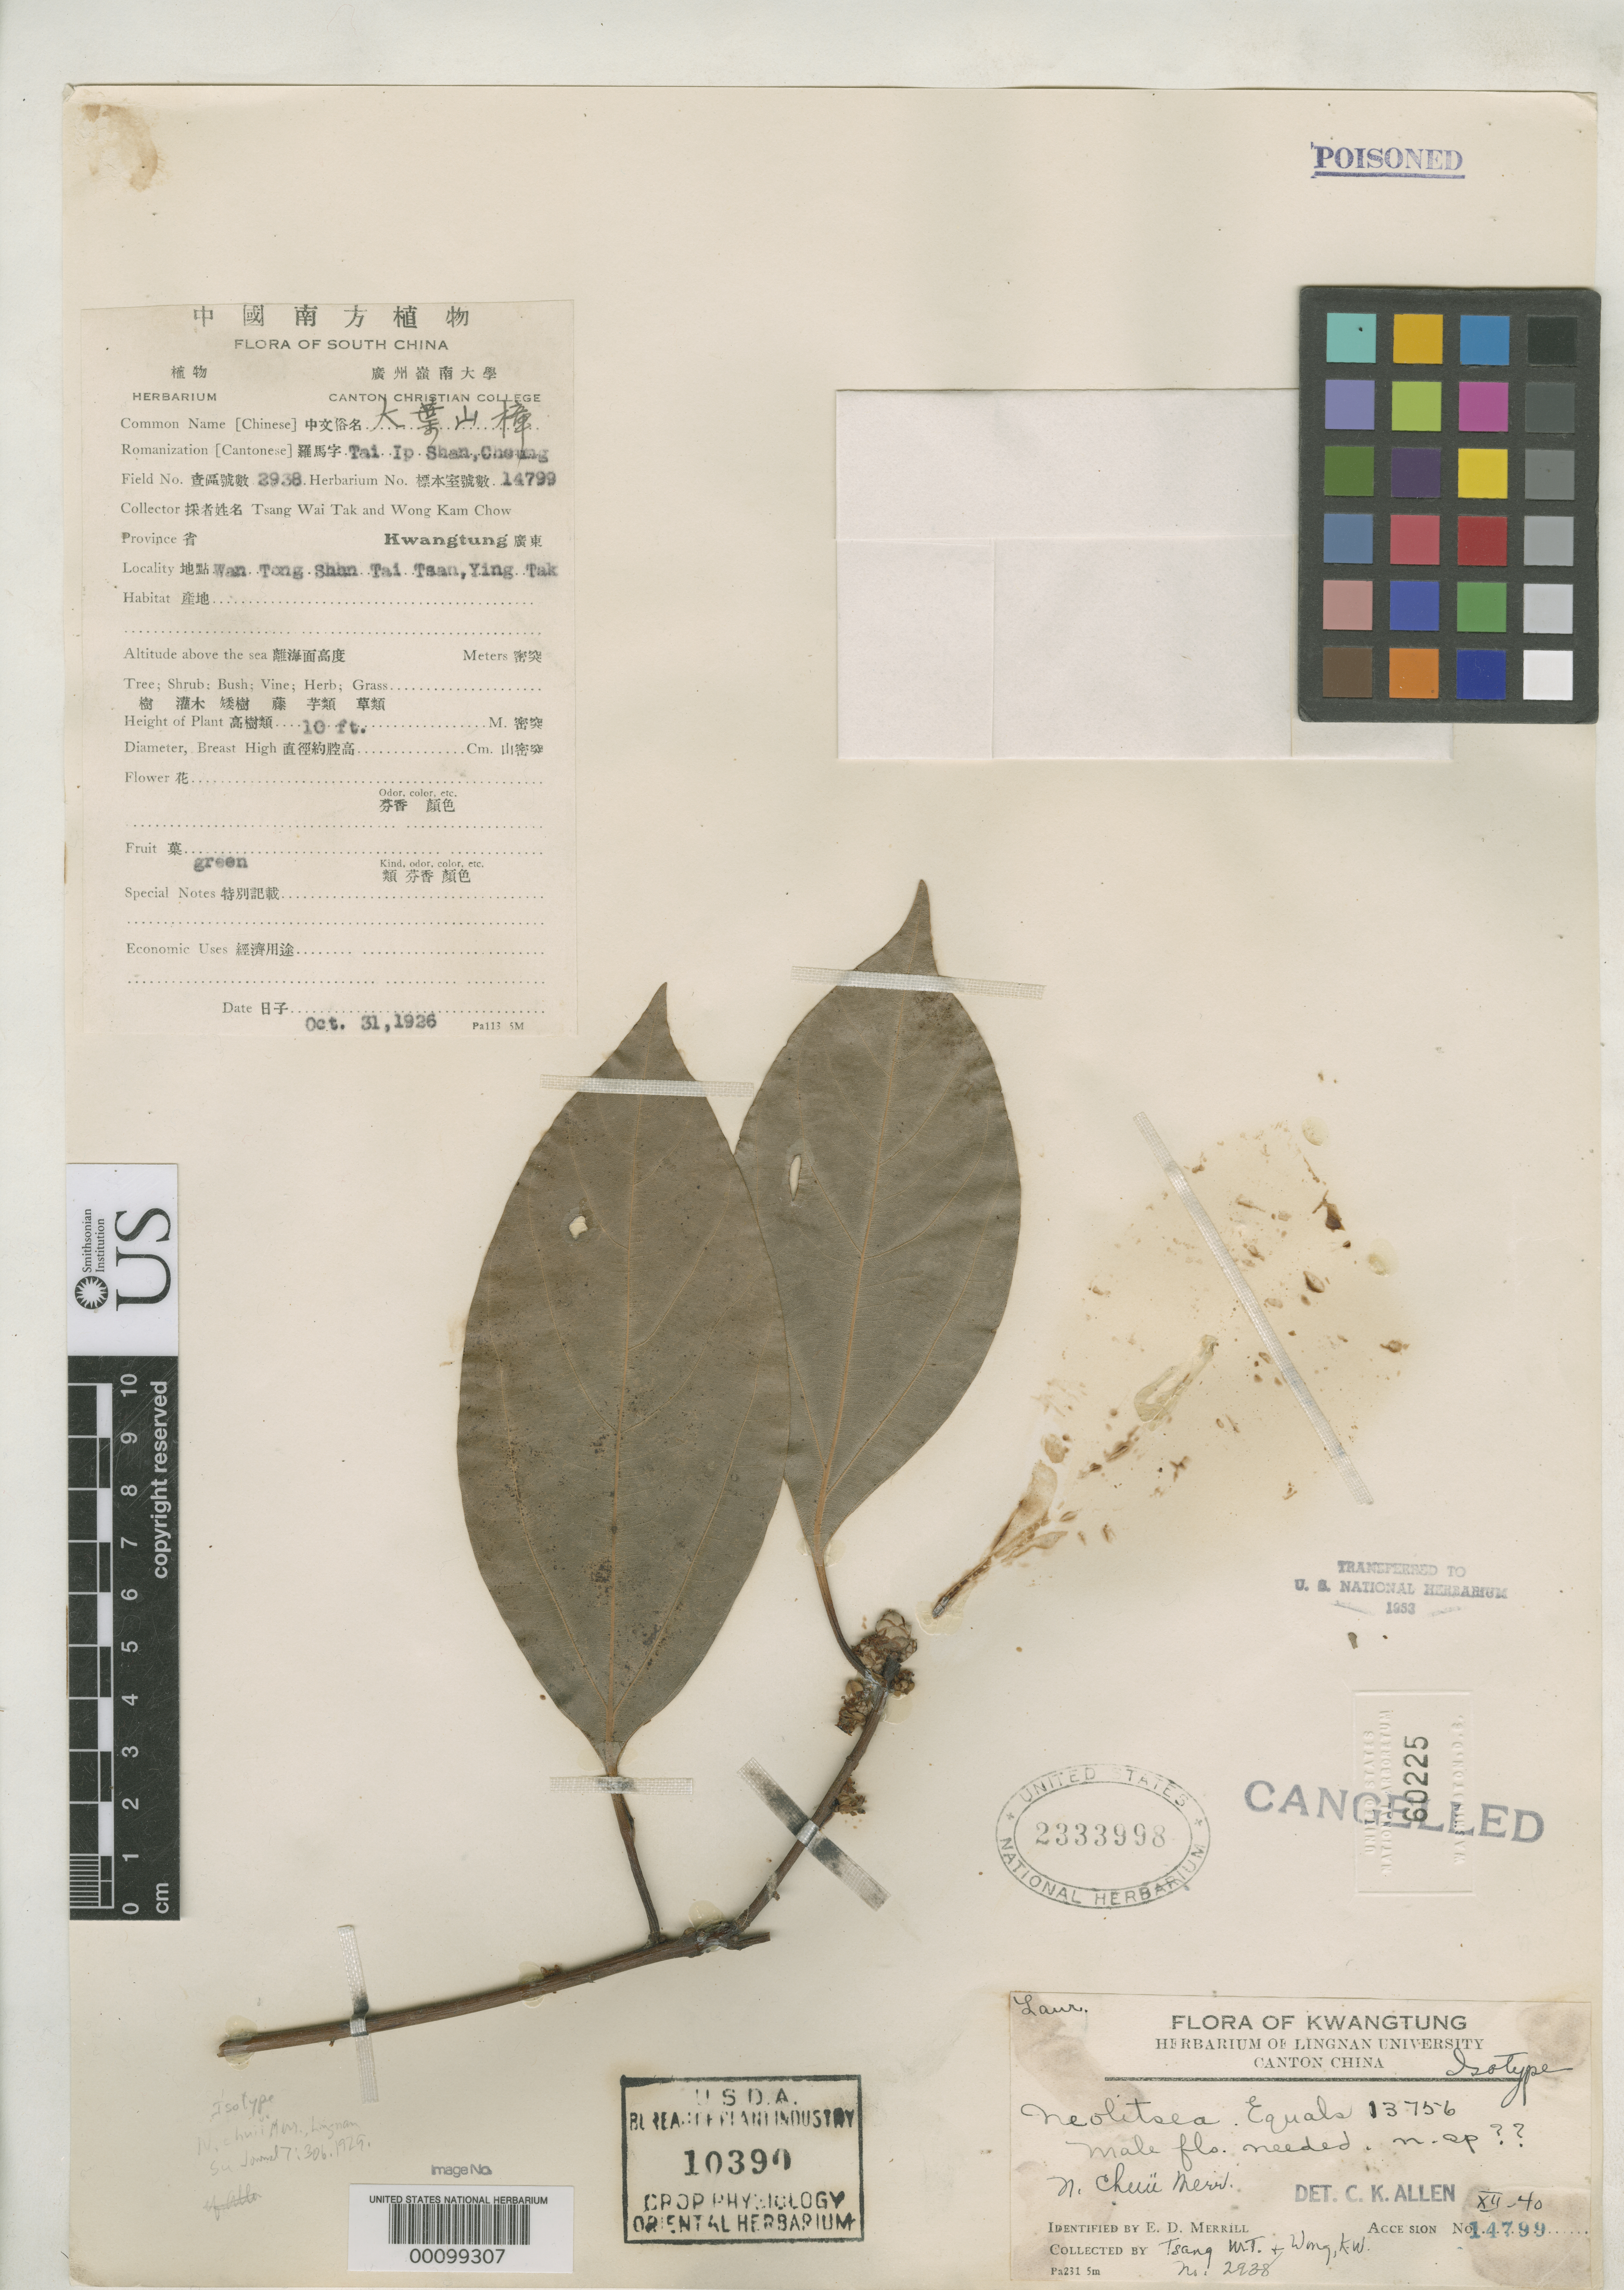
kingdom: Plantae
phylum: Tracheophyta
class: Magnoliopsida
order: Laurales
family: Lauraceae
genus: Neolitsea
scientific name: Neolitsea chui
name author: Merr.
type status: Isotype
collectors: W. T. Tsang & K. C. Wong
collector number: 2938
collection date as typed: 31 Oct 1926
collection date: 1926-10-31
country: China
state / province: Guangdong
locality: Wan Tong Shan Tai taan, Ying Tak.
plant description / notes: Specific epithet published as "chuii".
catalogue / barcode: US 2333998